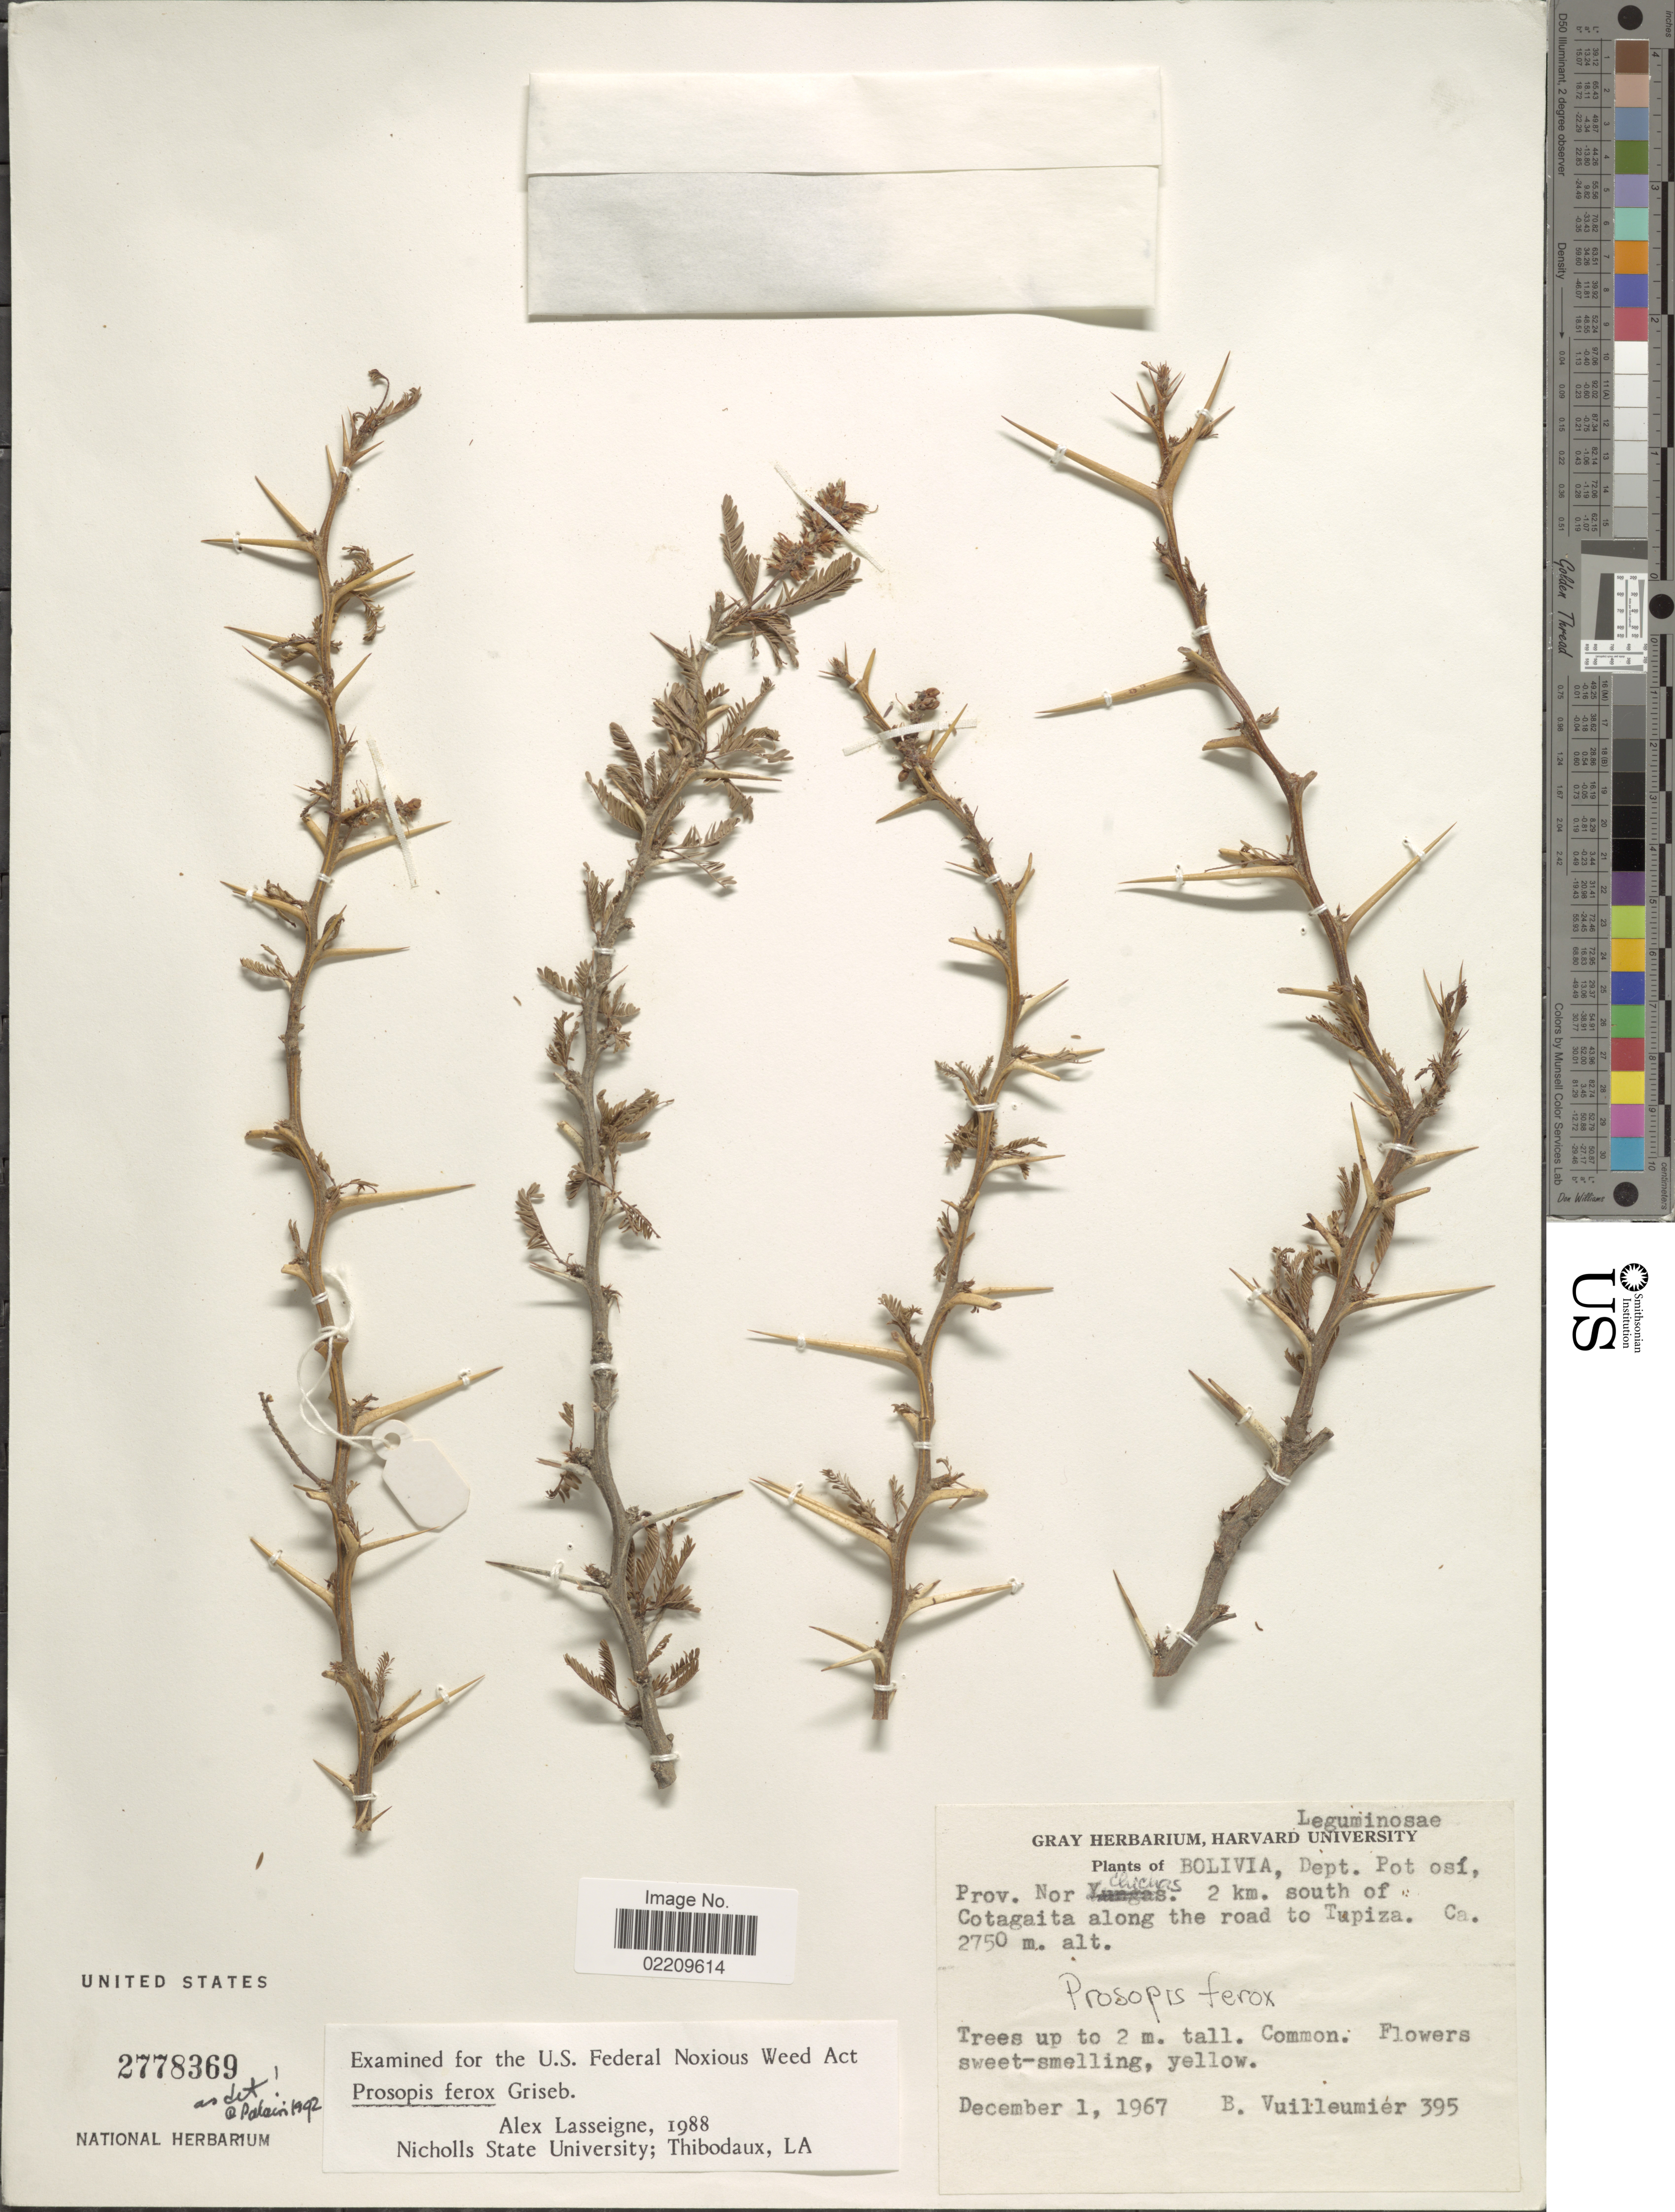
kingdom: Plantae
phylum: Tracheophyta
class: Magnoliopsida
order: Fabales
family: Fabaceae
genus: Strombocarpa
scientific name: Strombocarpa ferox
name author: (Griseb.) C. E. Hughes & G.P. Lewis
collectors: B. Vuilleumier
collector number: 395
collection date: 1967-12-01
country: Bolivia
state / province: Potosi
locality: Prov. Nor Chicas. 2 km. south of Cotagaita along the road to Tupiza.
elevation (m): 2750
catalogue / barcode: US 2778369